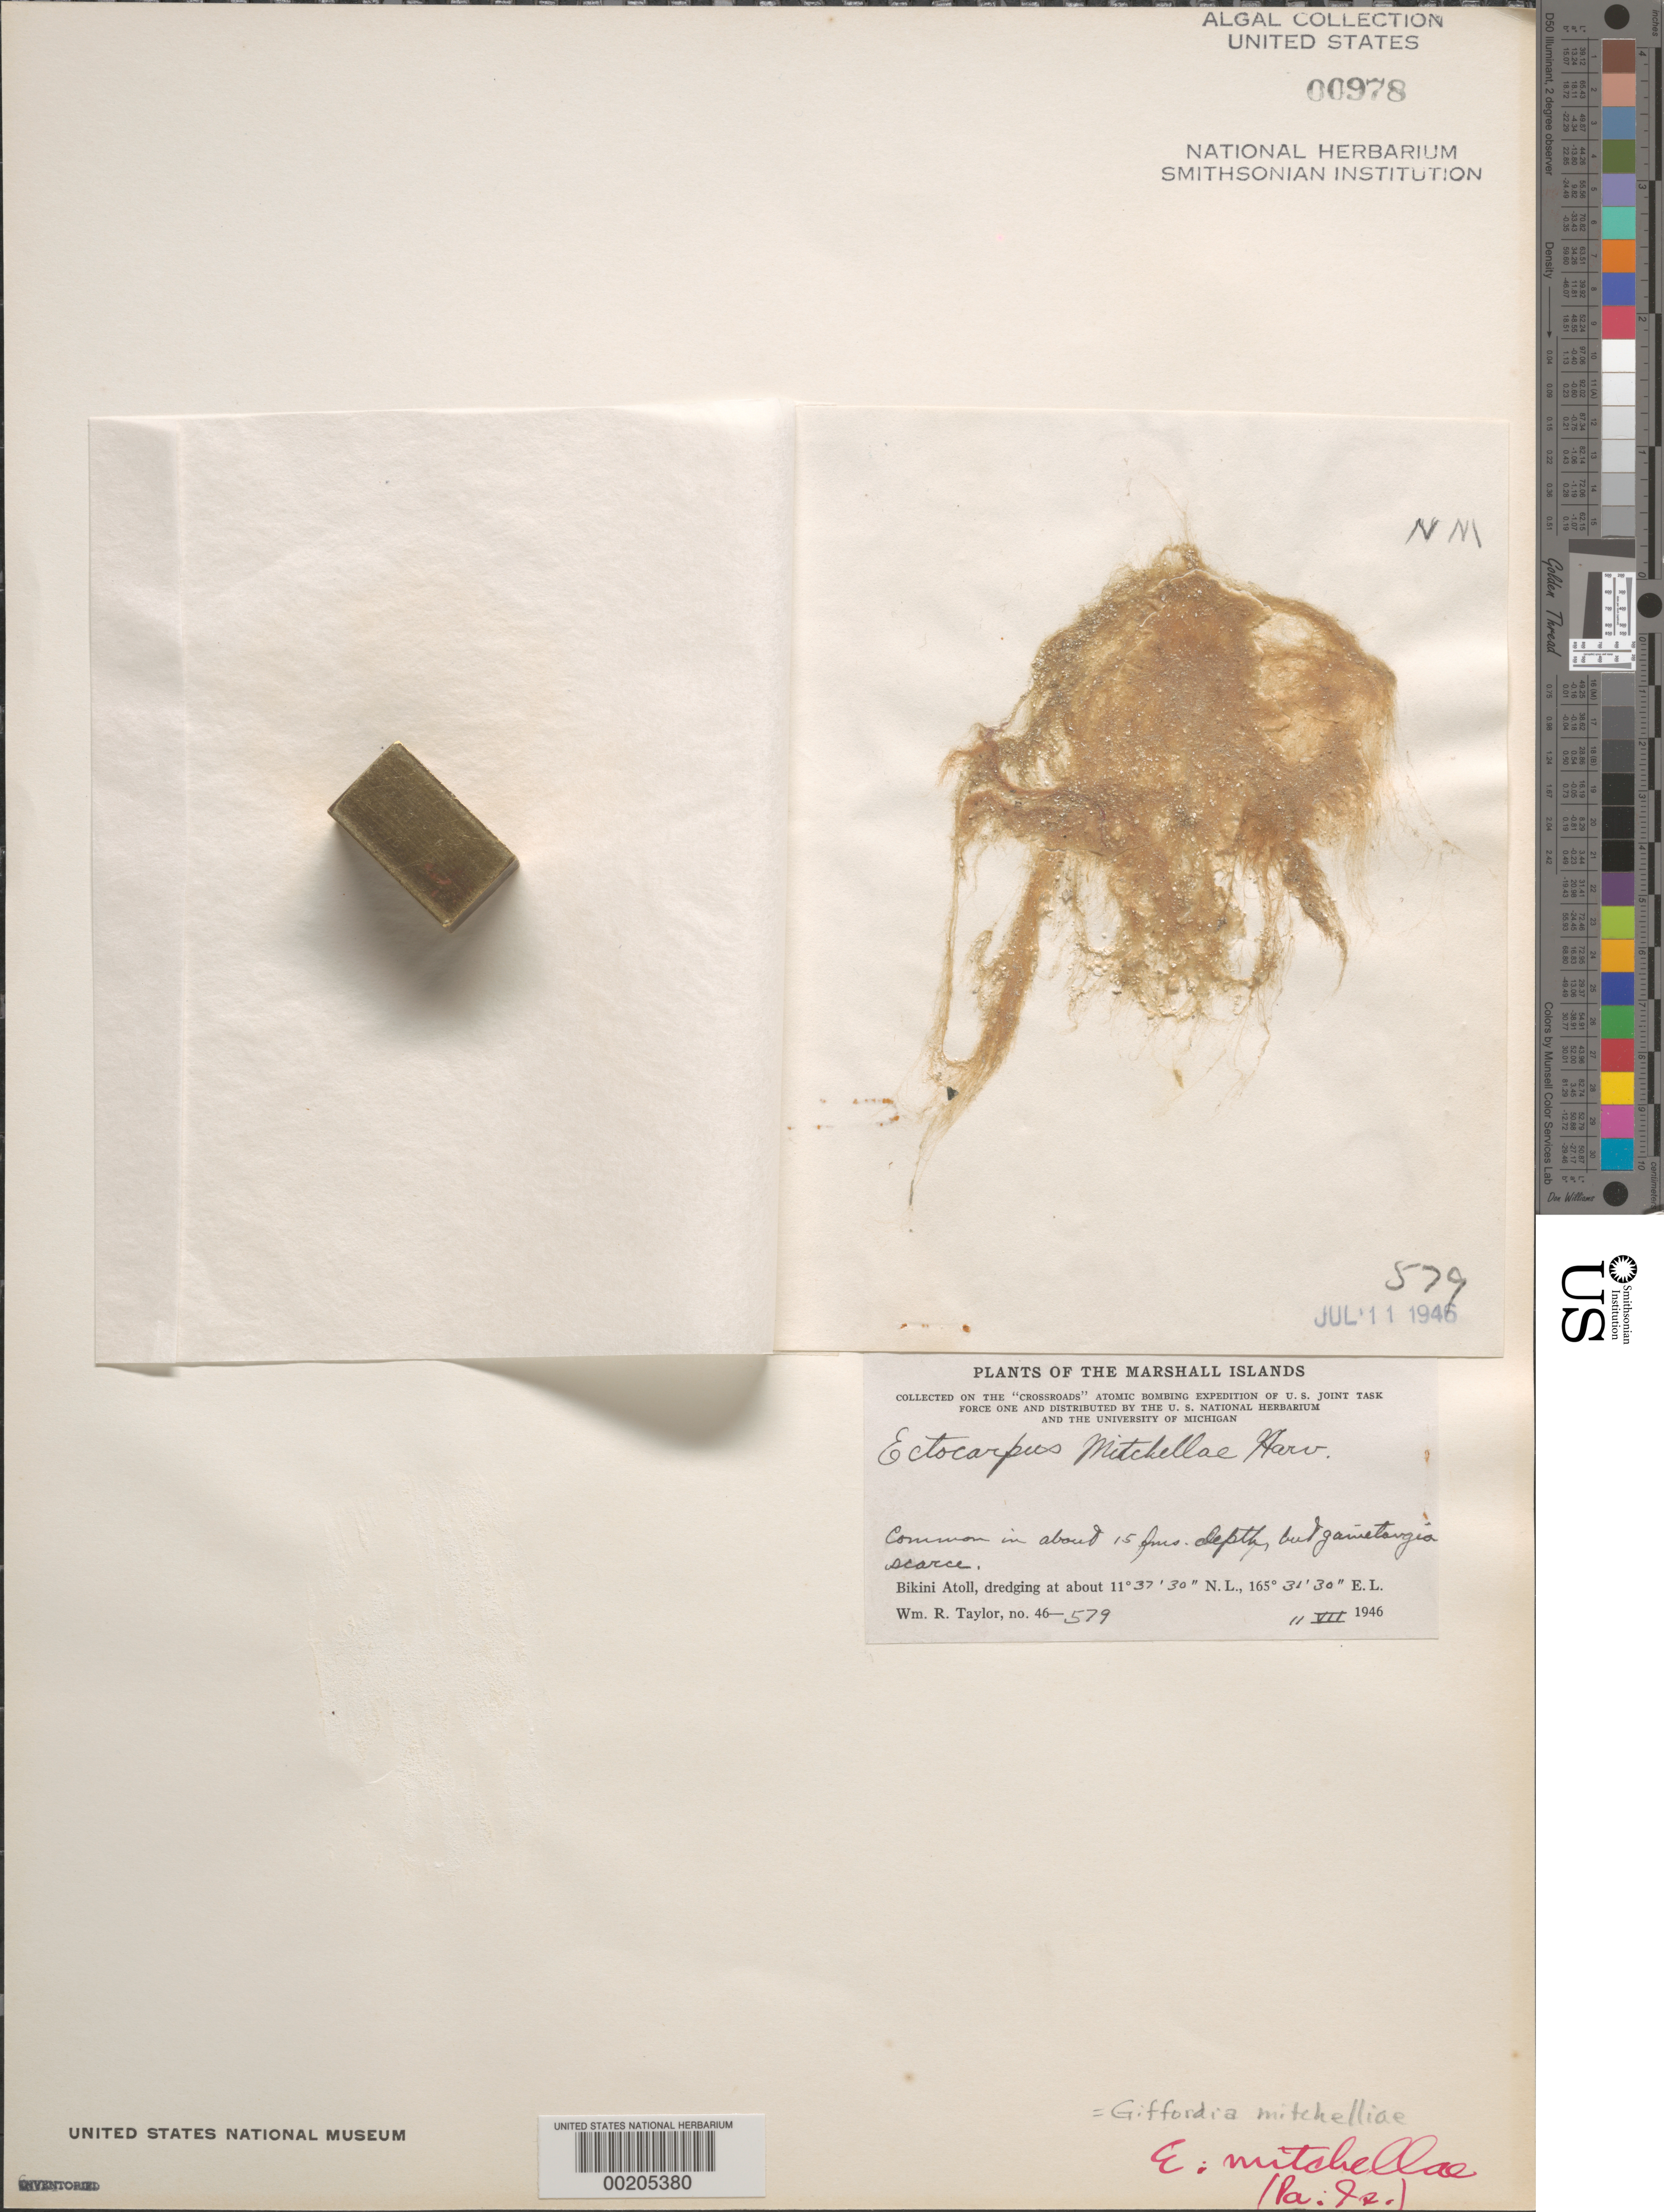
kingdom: Chromista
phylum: Ochrophyta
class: Phaeophyceae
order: Ectocarpales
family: Acinetosporaceae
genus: Feldmannia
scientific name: Feldmannia mitchelliae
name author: (Harv.) H.-S. Kim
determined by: Algae name updating Project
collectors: W. R. Taylor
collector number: WRT 46-579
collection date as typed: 11 Jul 1946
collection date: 1946-07-11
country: Marshall Islands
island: Bikini Atoll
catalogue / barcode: US 978